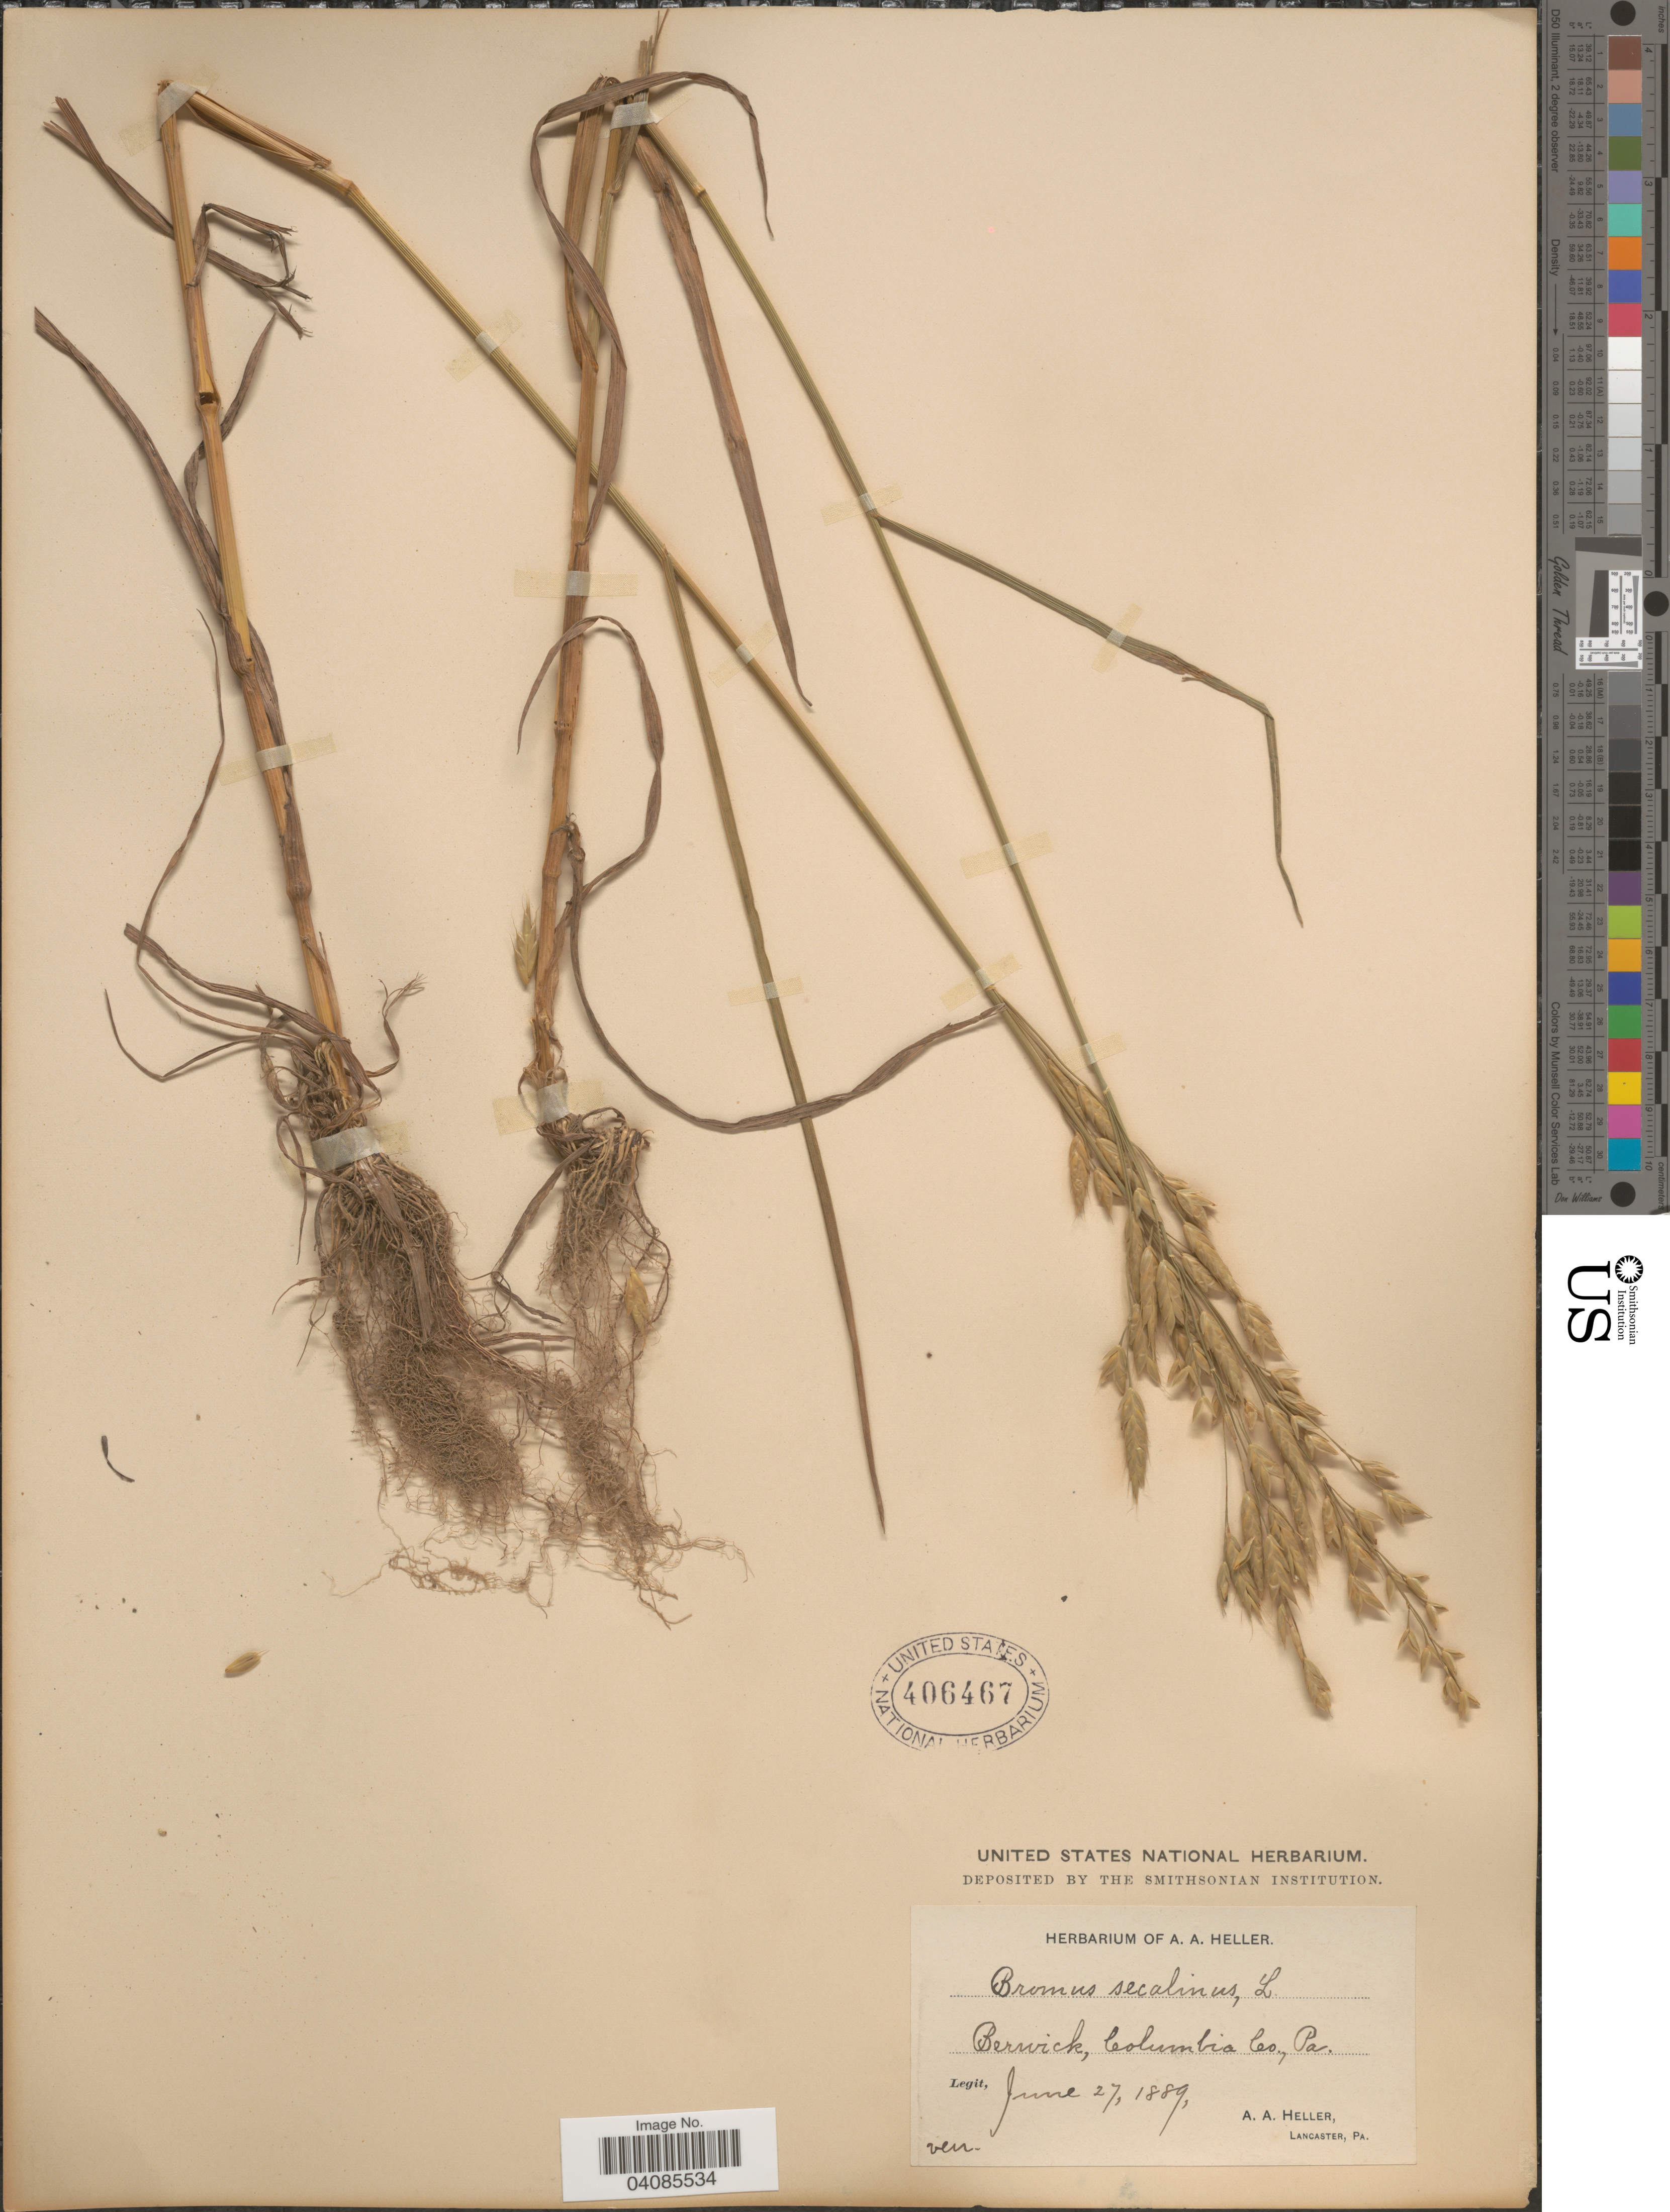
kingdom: Plantae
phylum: Tracheophyta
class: Liliopsida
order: Poales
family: Poaceae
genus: Bromus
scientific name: Bromus secalinus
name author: L.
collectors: A. A. Heller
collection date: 1889-06-27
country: United States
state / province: Pennsylvania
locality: Berwick, Columbia Co.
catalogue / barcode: US 406467